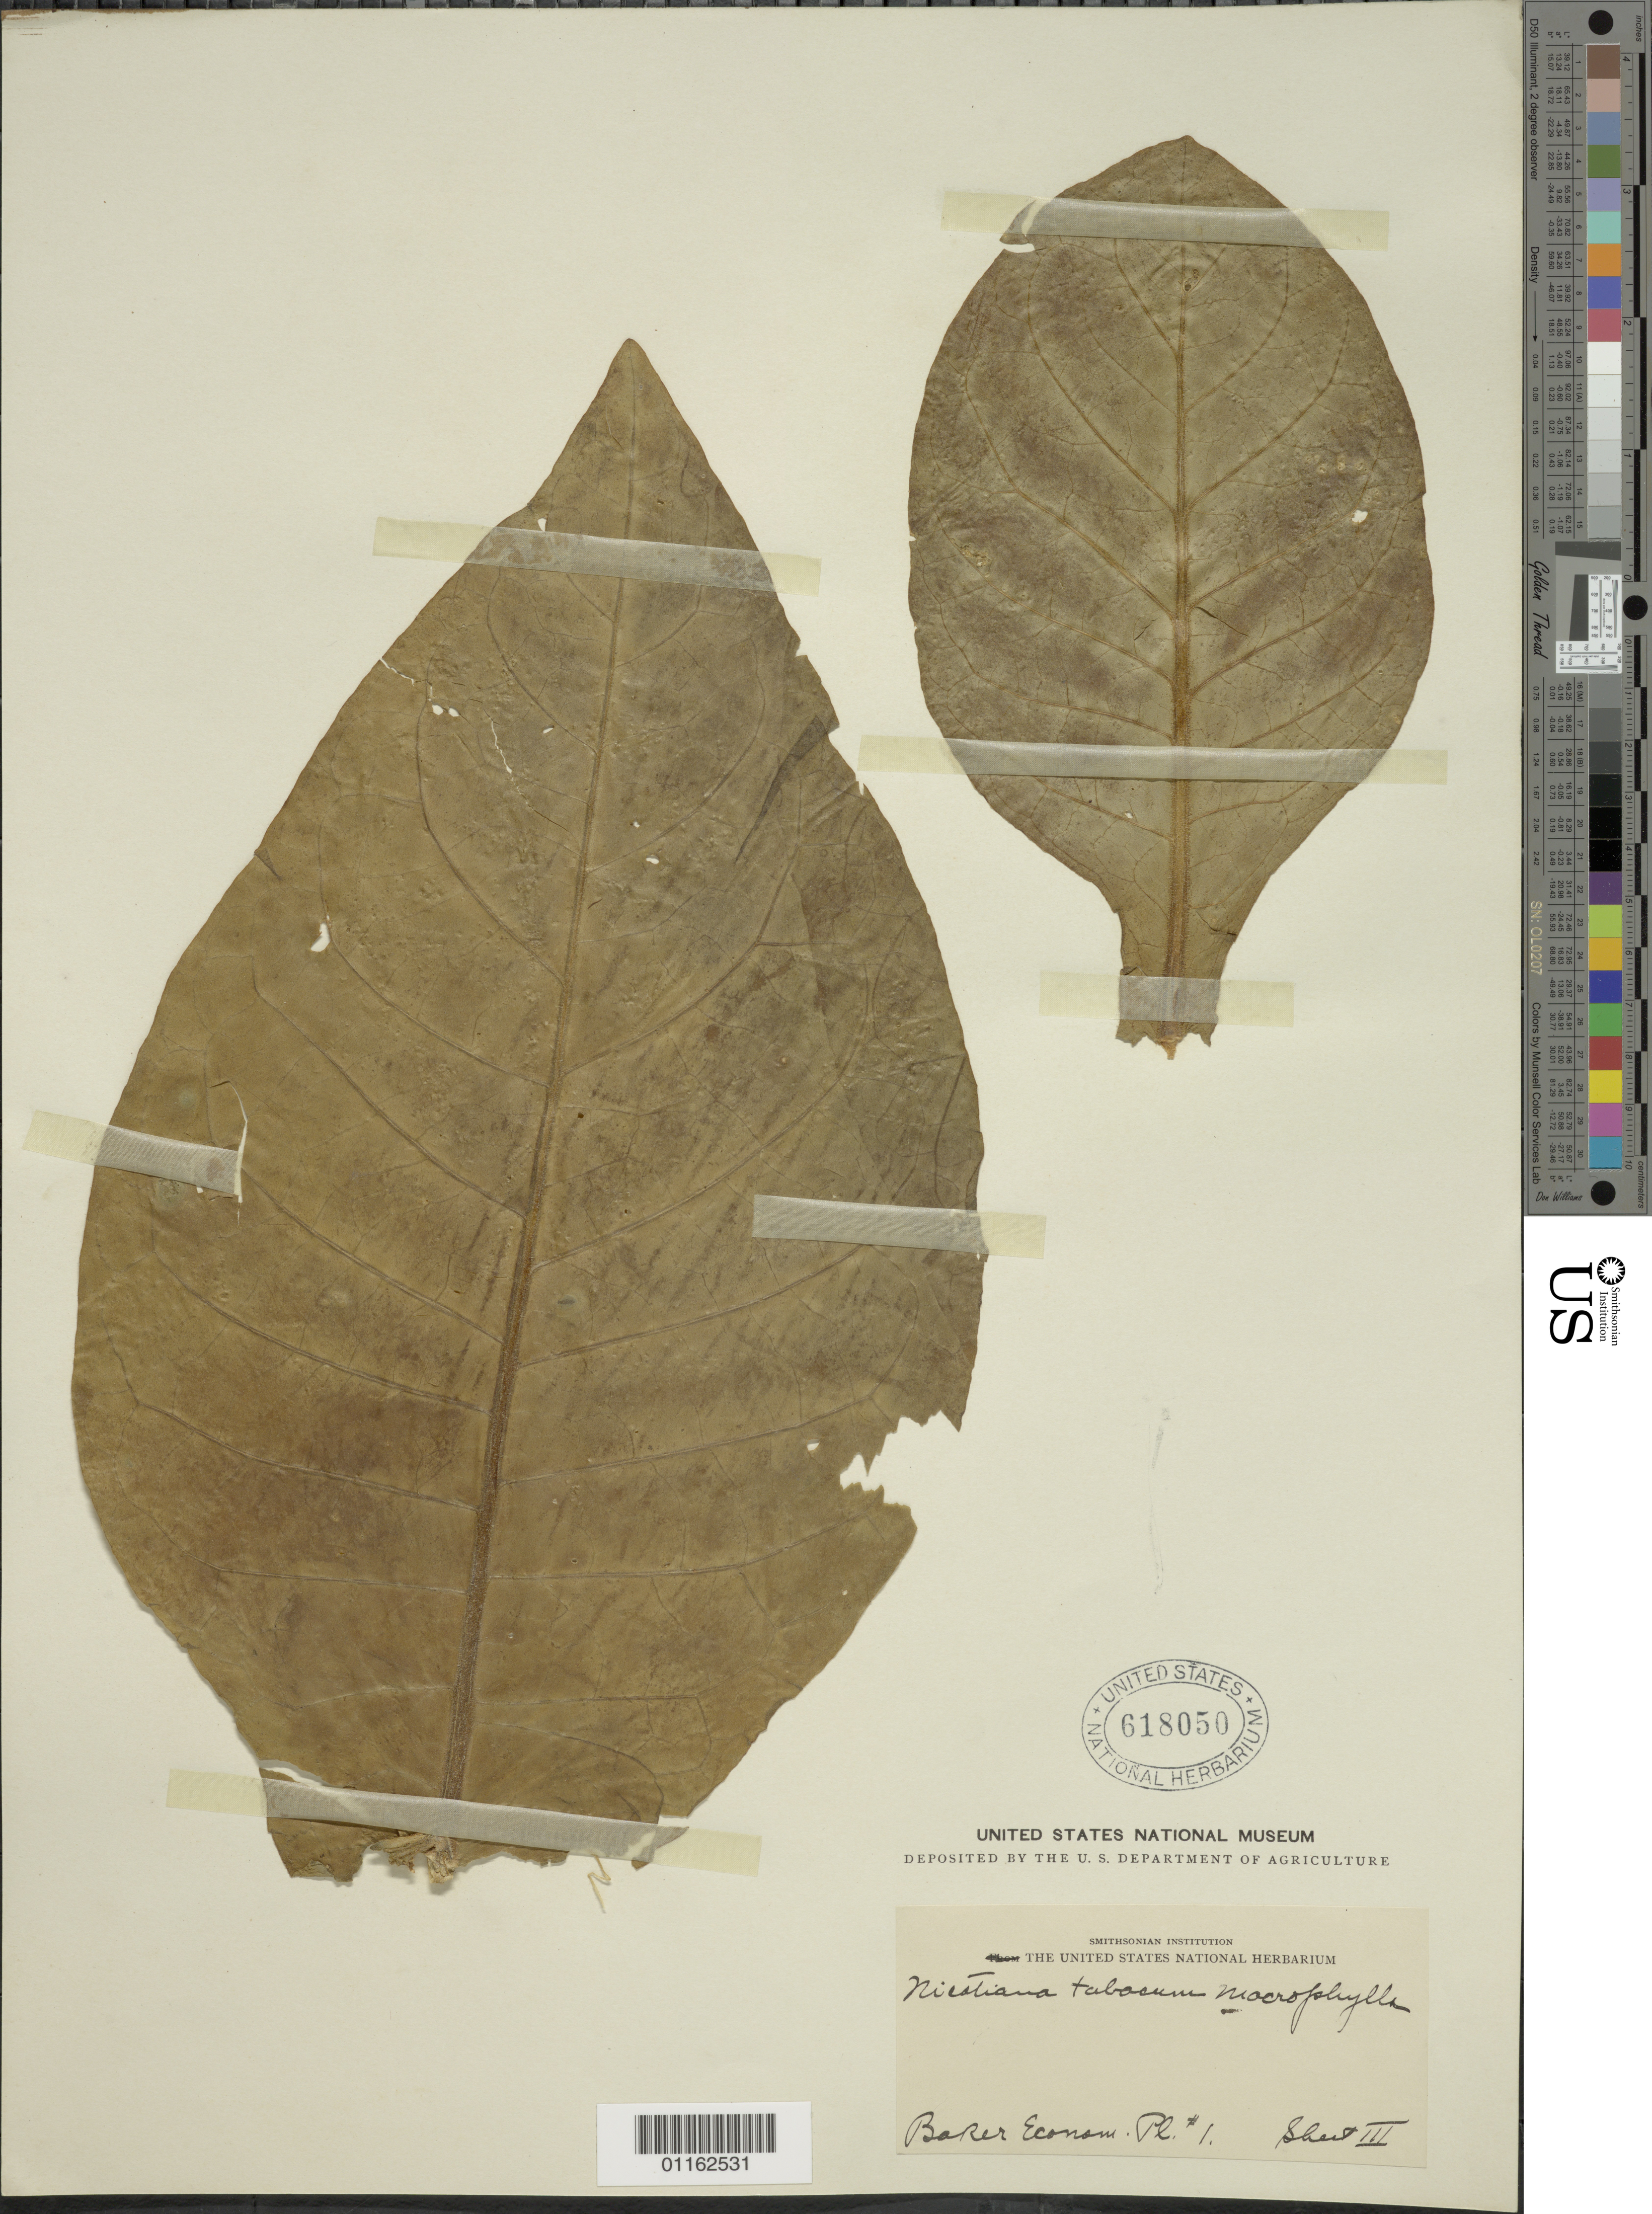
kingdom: Plantae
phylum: Tracheophyta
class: Magnoliopsida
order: Solanales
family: Solanaceae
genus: Nicotiana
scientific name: Nicotiana tabacum var. macrophylla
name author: Schrank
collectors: -- Baker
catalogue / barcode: US 618050